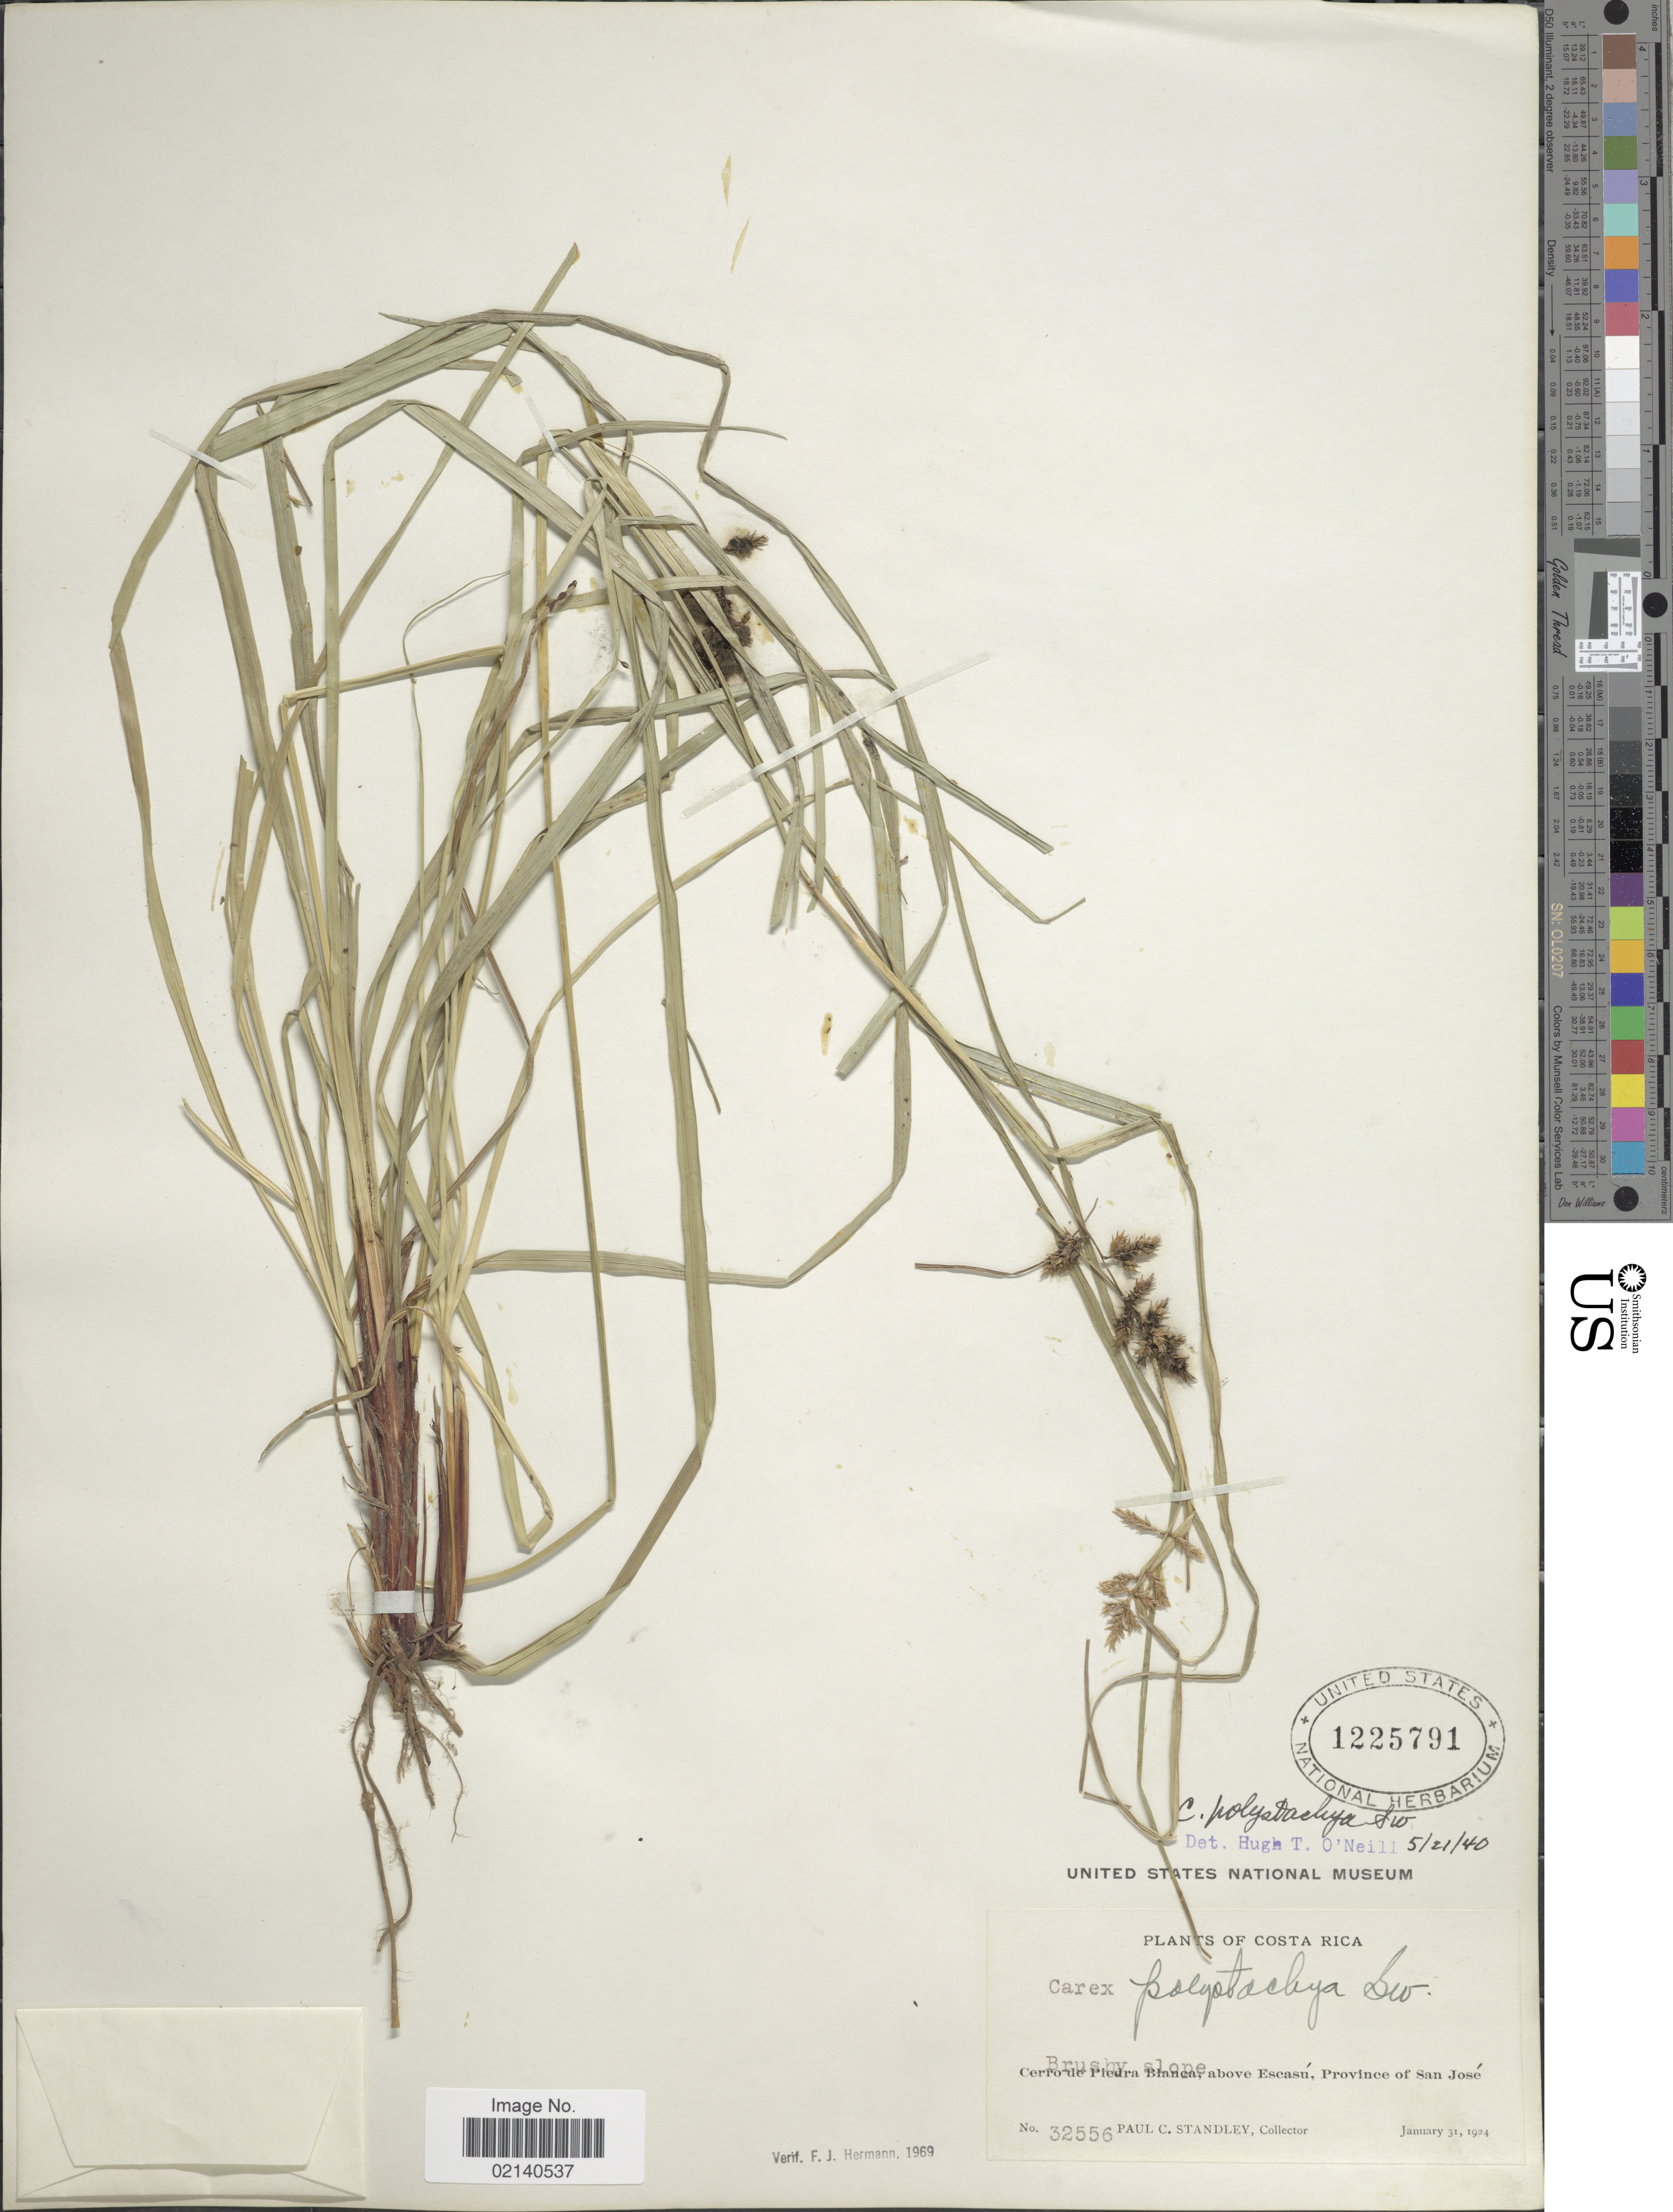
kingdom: Plantae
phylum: Tracheophyta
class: Liliopsida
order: Poales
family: Cyperaceae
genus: Carex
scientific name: Carex polystachya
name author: Sw. ex Wahlenb.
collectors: P. C. Standley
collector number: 32556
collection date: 1924-01-31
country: Costa Rica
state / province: San José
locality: Brushy slope, Cerro de Piedra Blanca, above Escasu.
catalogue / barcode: US 1225791